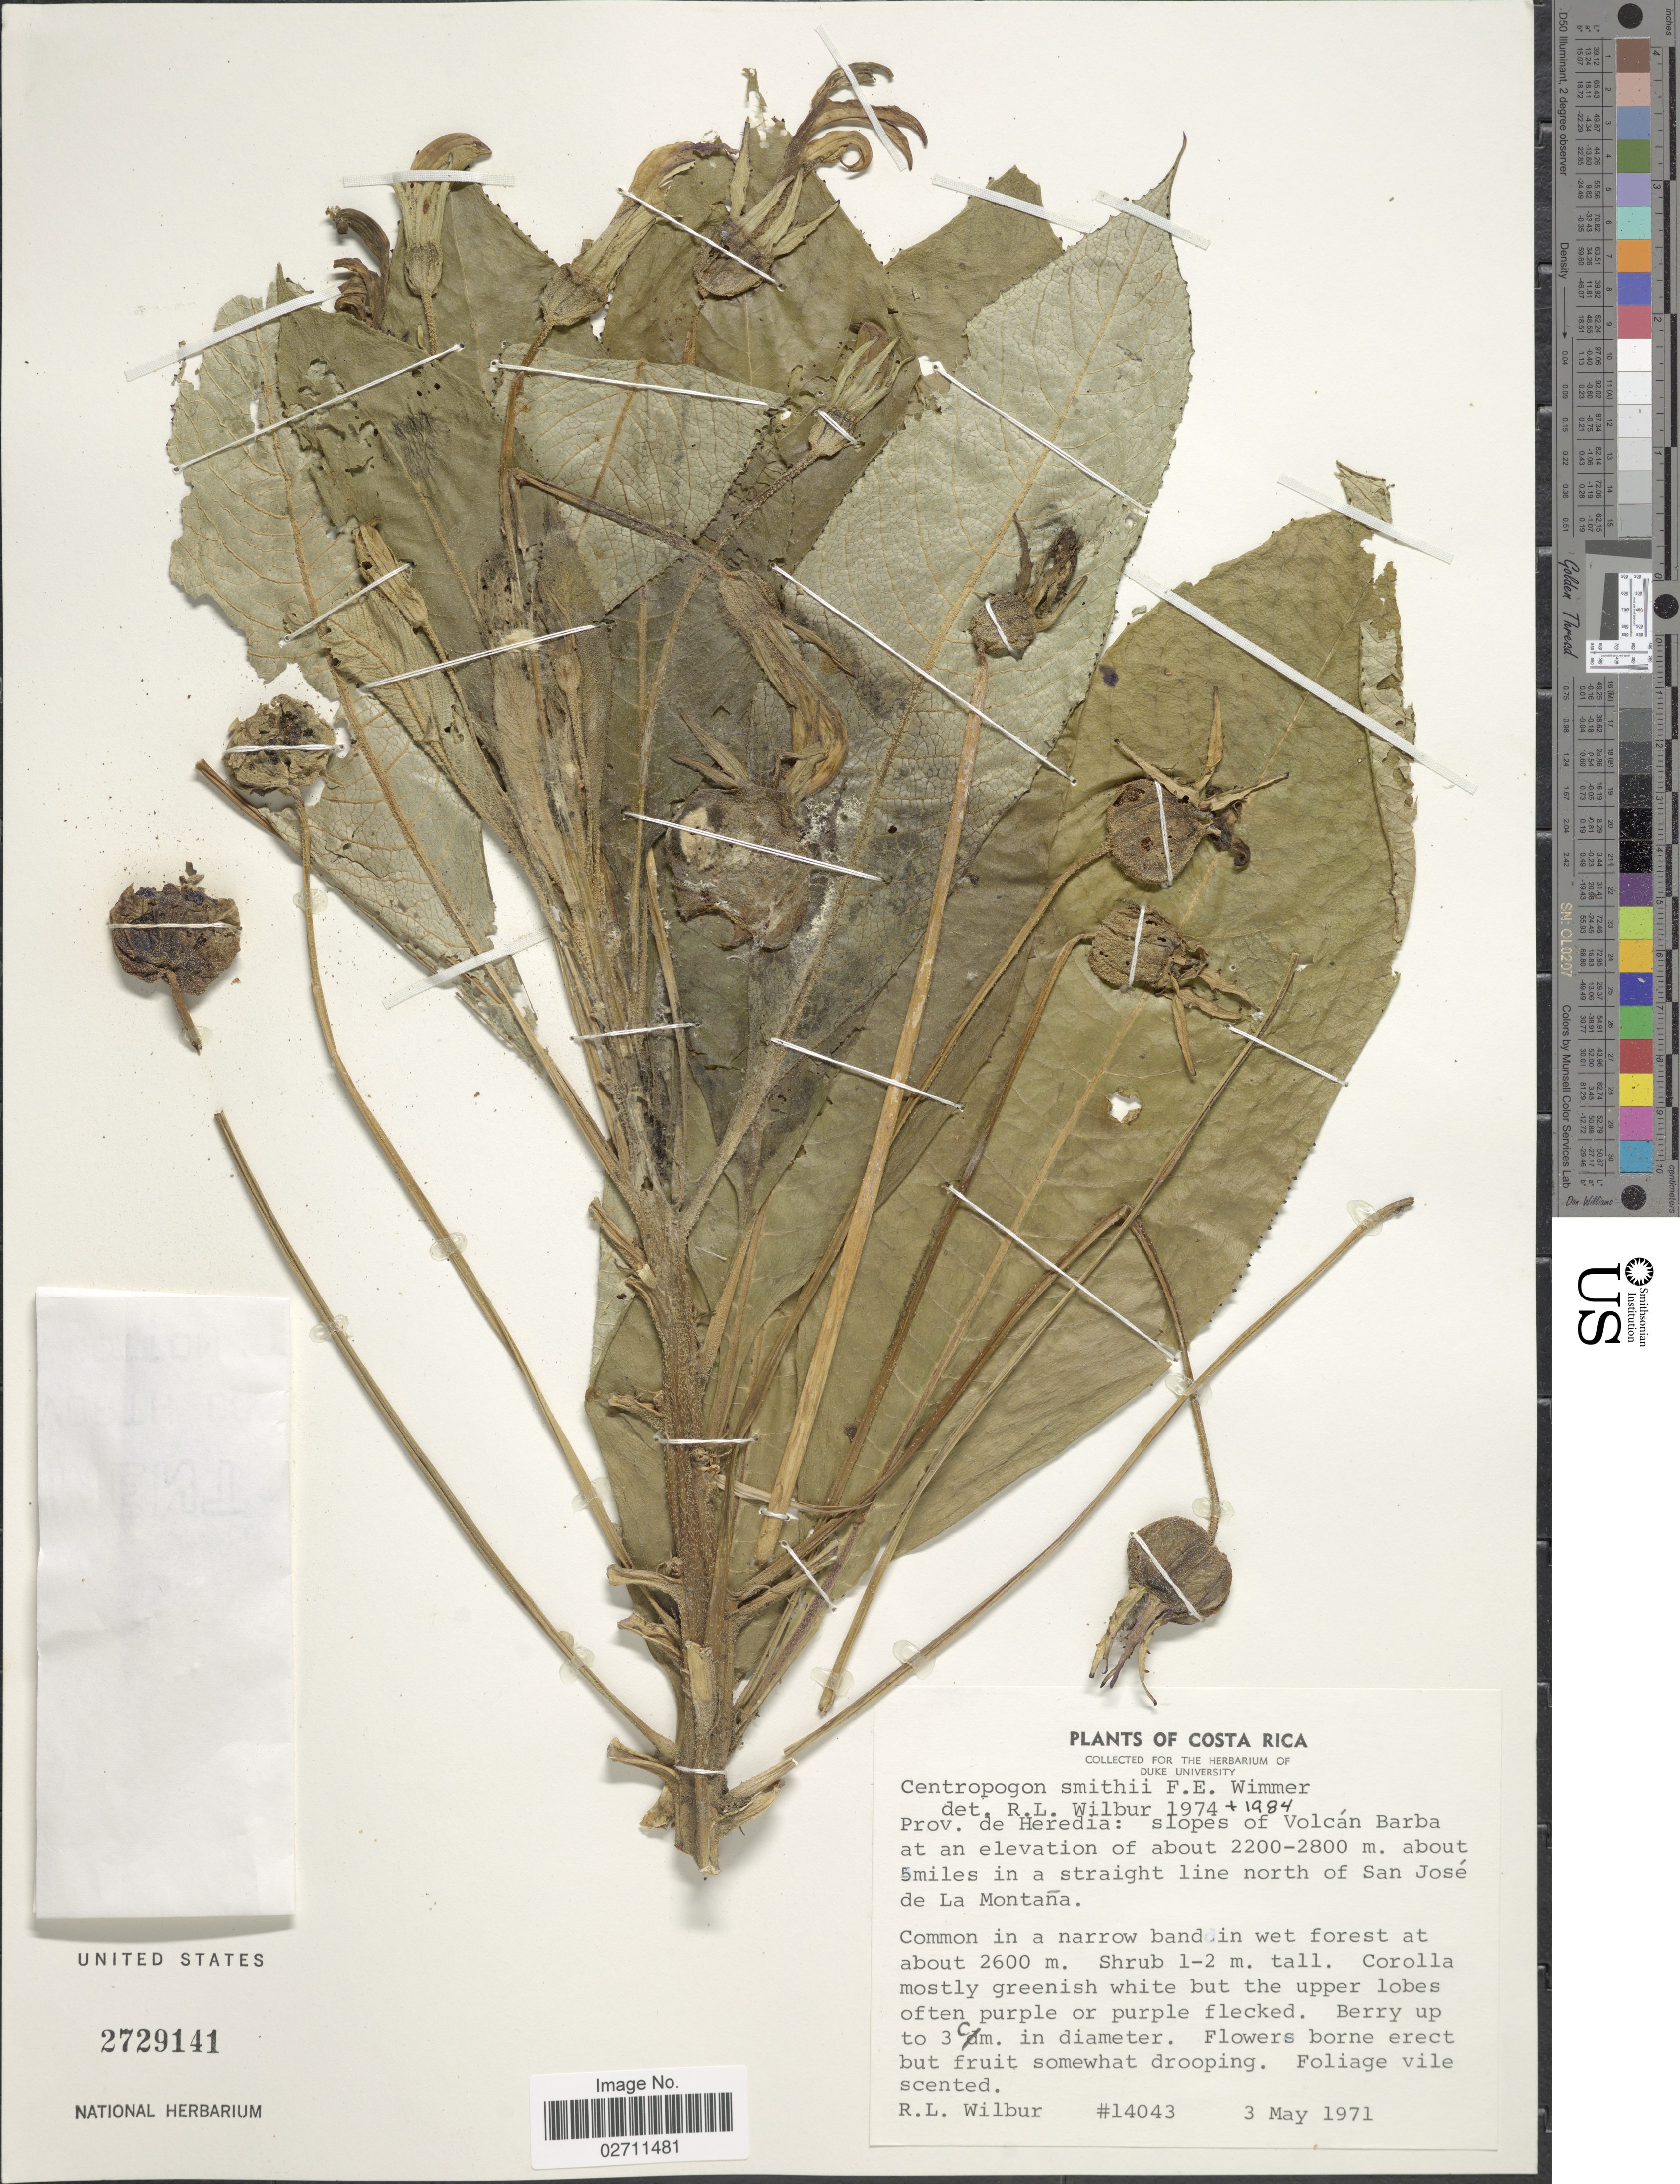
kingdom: Plantae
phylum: Tracheophyta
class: Magnoliopsida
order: Asterales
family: Campanulaceae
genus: Centropogon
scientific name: Centropogon smithii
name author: E. Wimm.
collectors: R. L. Wilbur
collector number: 14043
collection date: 1971-05-03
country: Costa Rica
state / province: Heredia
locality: Slopes of Volcan Barba about 5 miles in a straight line north of San Jose de La Montana.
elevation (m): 2200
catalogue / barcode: US 2729141